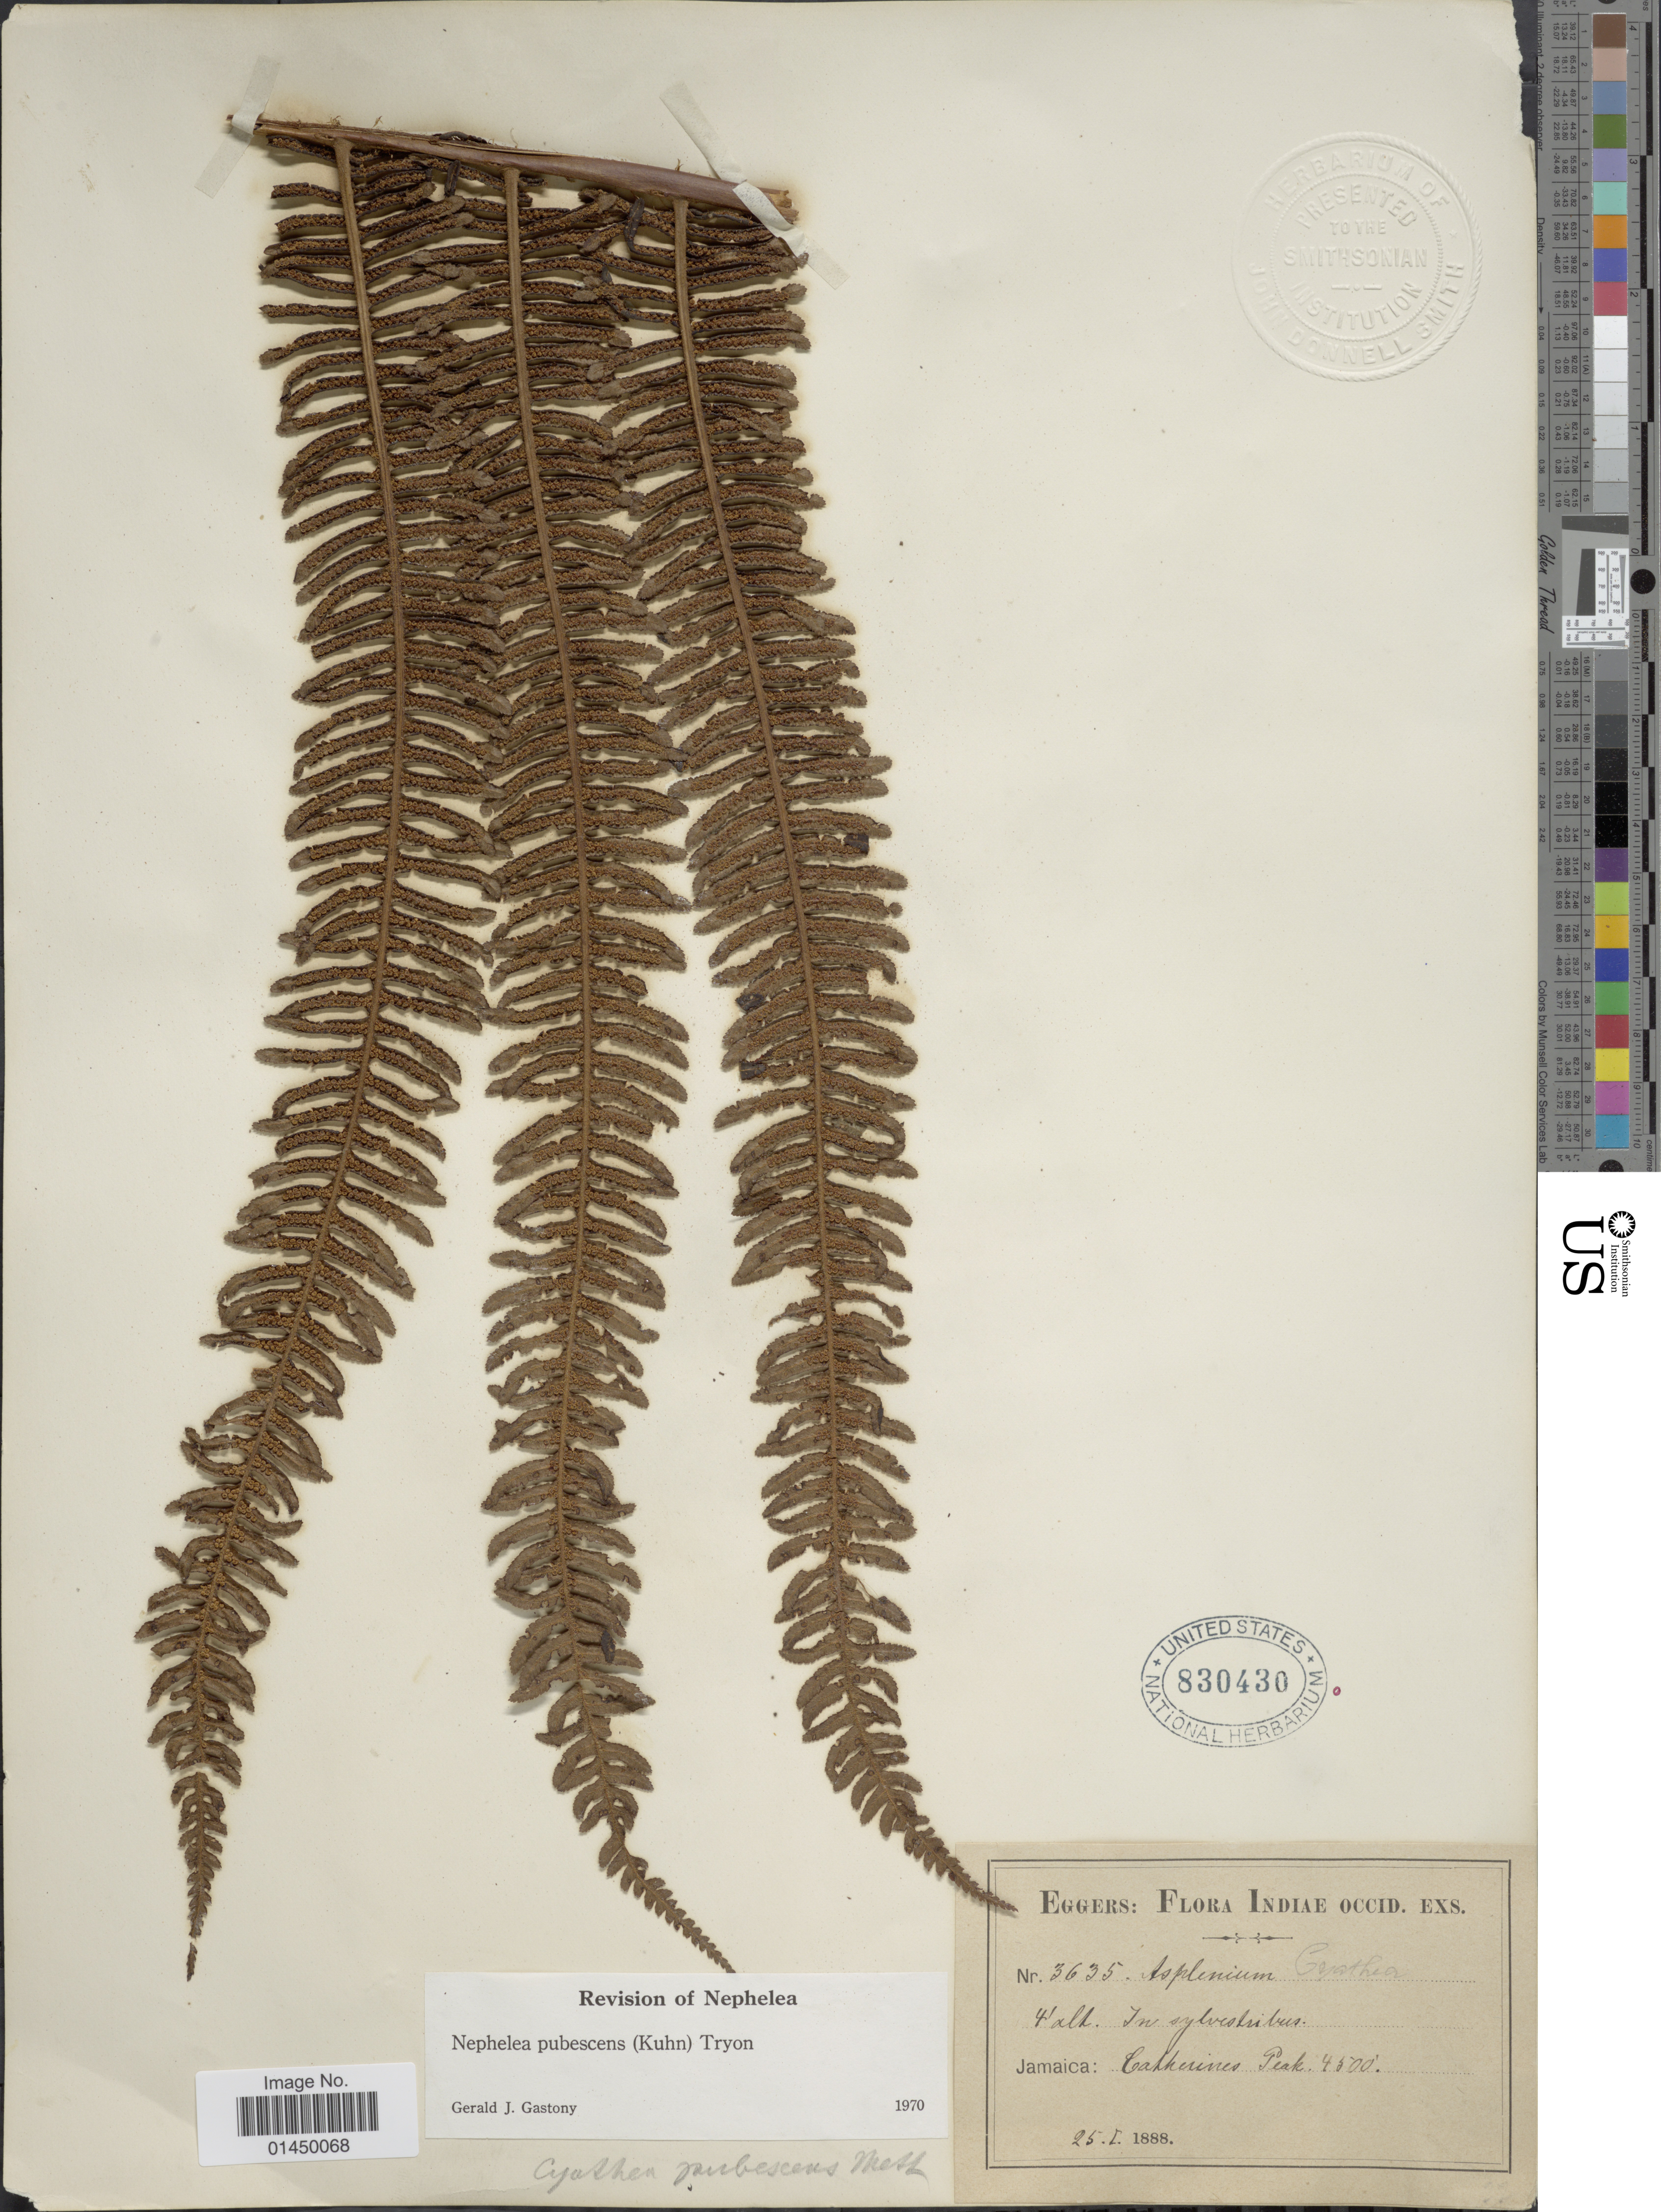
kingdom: Plantae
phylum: Tracheophyta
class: Polypodiopsida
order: Cyatheales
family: Cyatheaceae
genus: Cyathea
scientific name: Cyathea bipinnatifida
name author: (Baker) Domin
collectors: H. F. A. von Eggers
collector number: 3635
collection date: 1888-01-25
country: Jamaica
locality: Catherines Peak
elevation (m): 1372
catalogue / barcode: US 830430